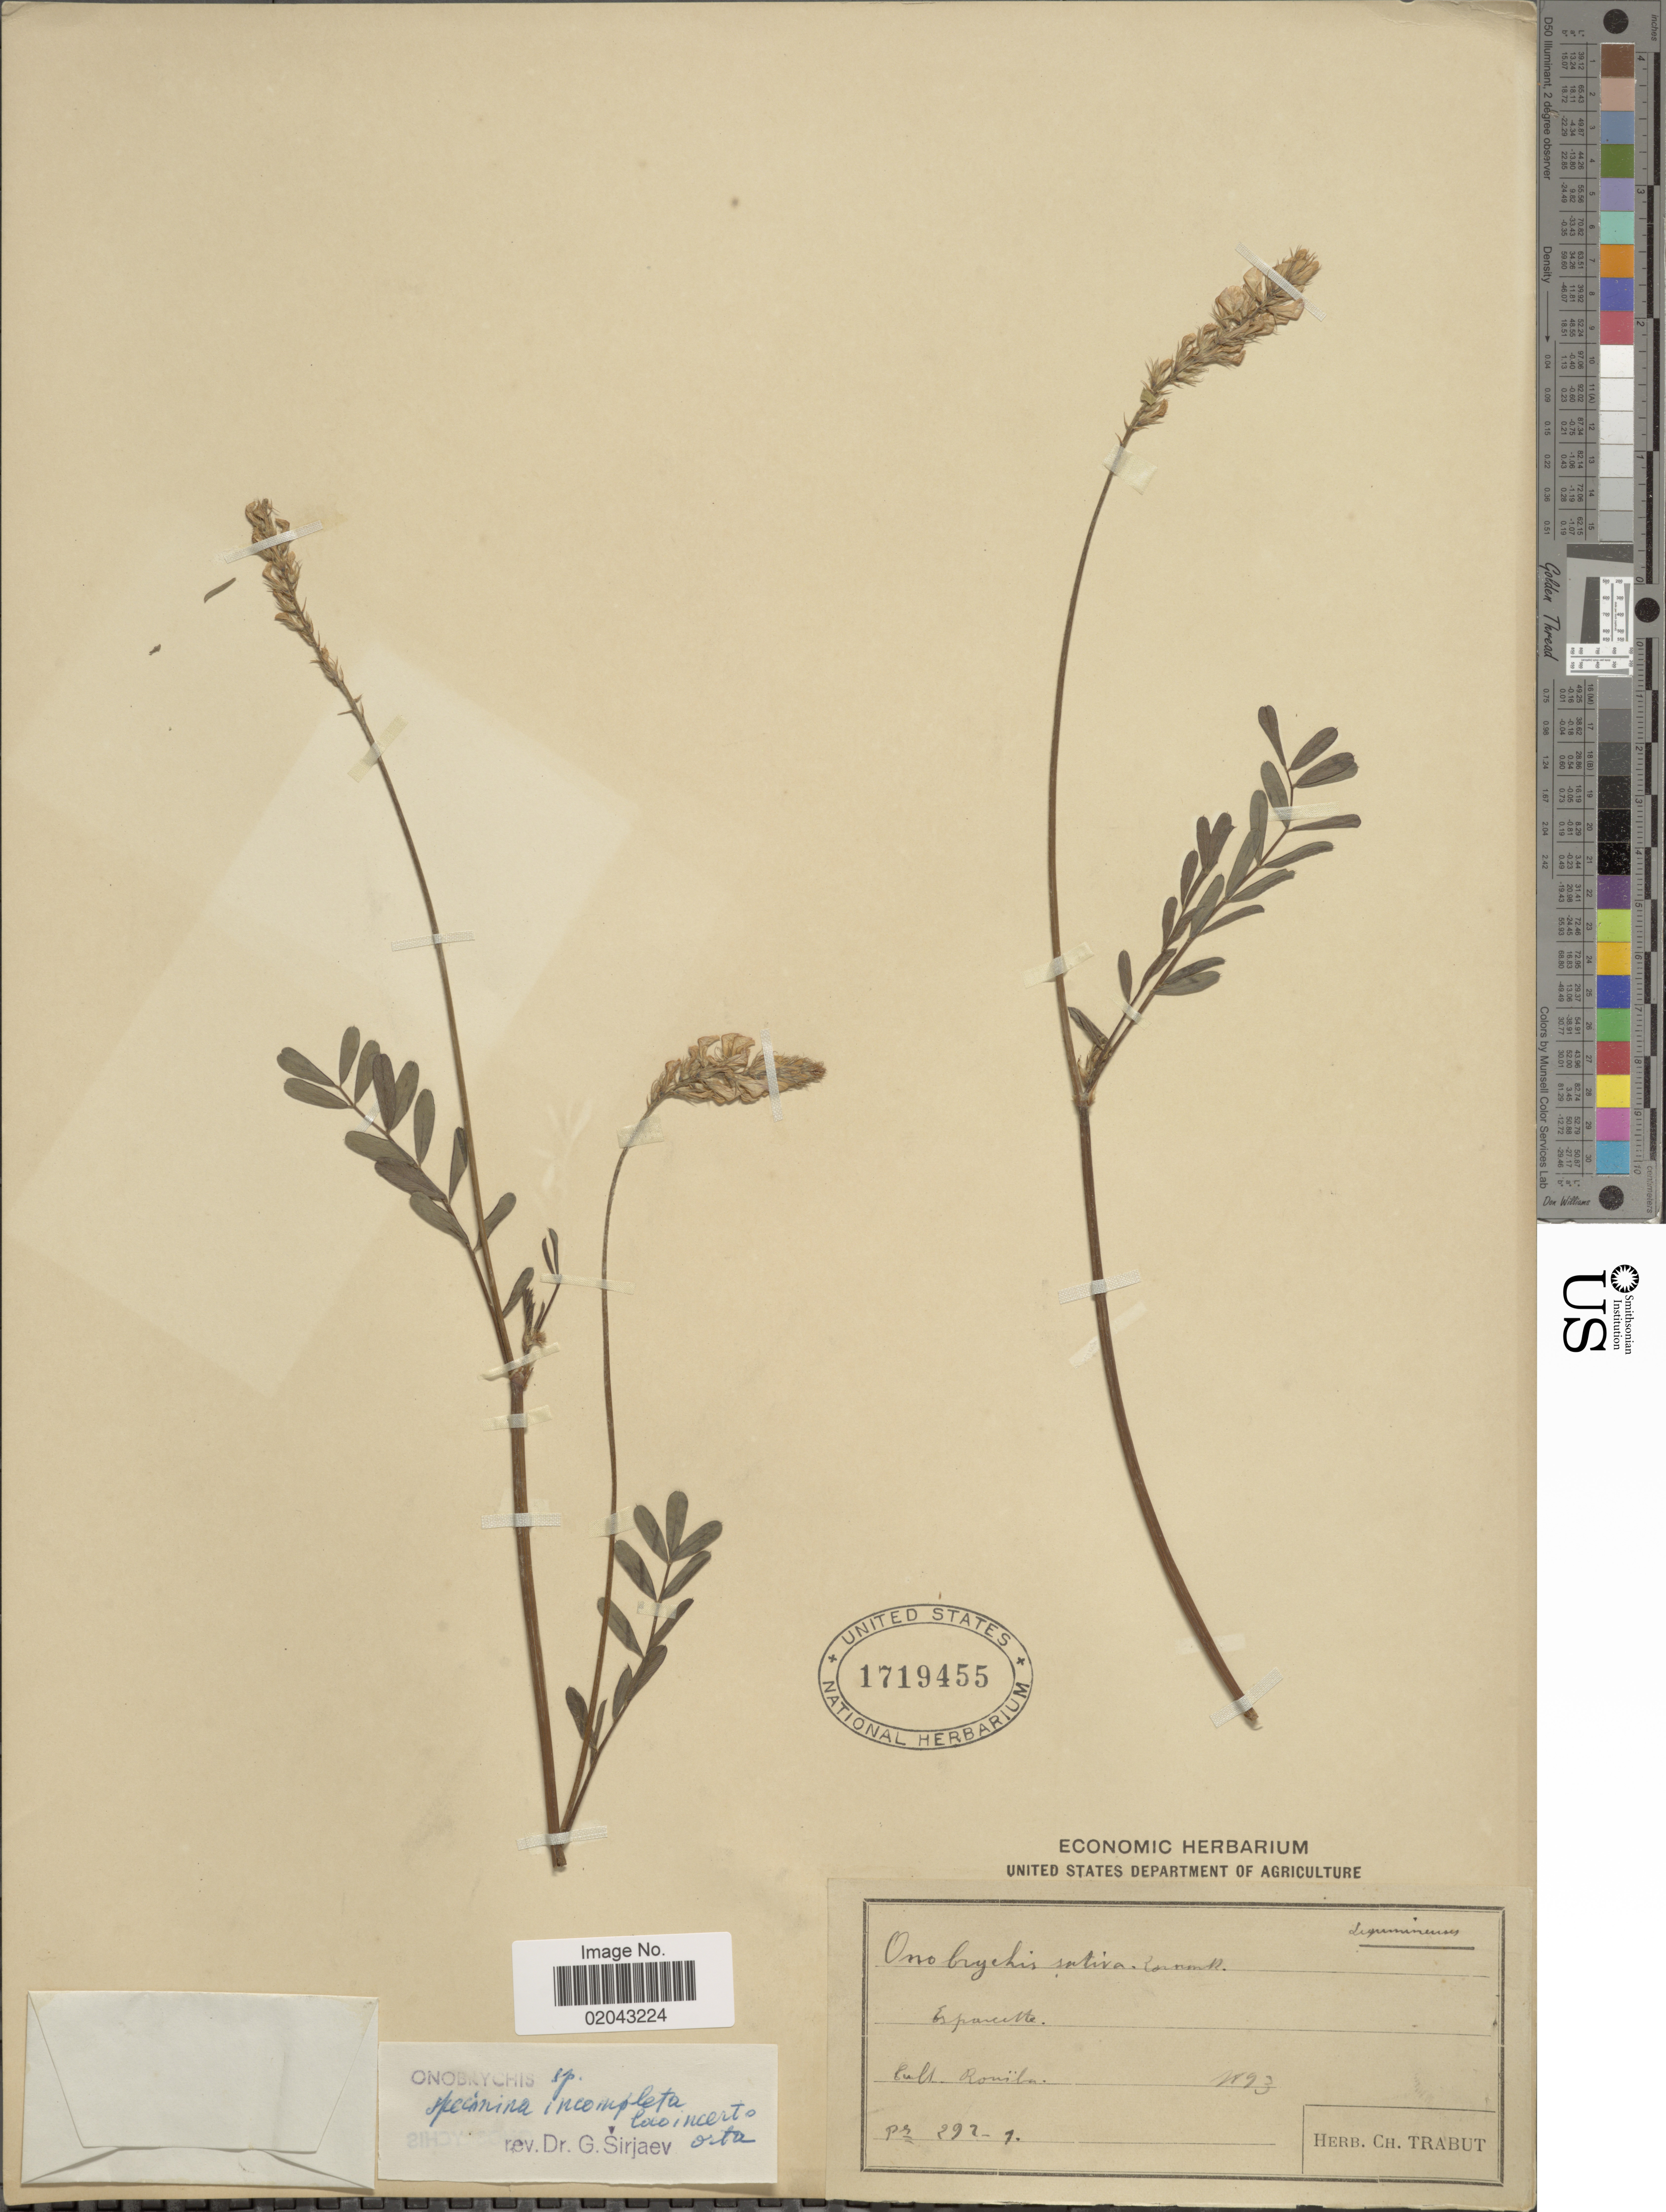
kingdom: Plantae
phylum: Tracheophyta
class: Magnoliopsida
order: Fabales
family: Fabaceae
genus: Onobrychis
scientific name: Onobrychis sp.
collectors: Ex herb. Ch. Trabut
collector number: Pr. 292-1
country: Algeria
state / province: Djelfa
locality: Rouila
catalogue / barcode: US 1719455